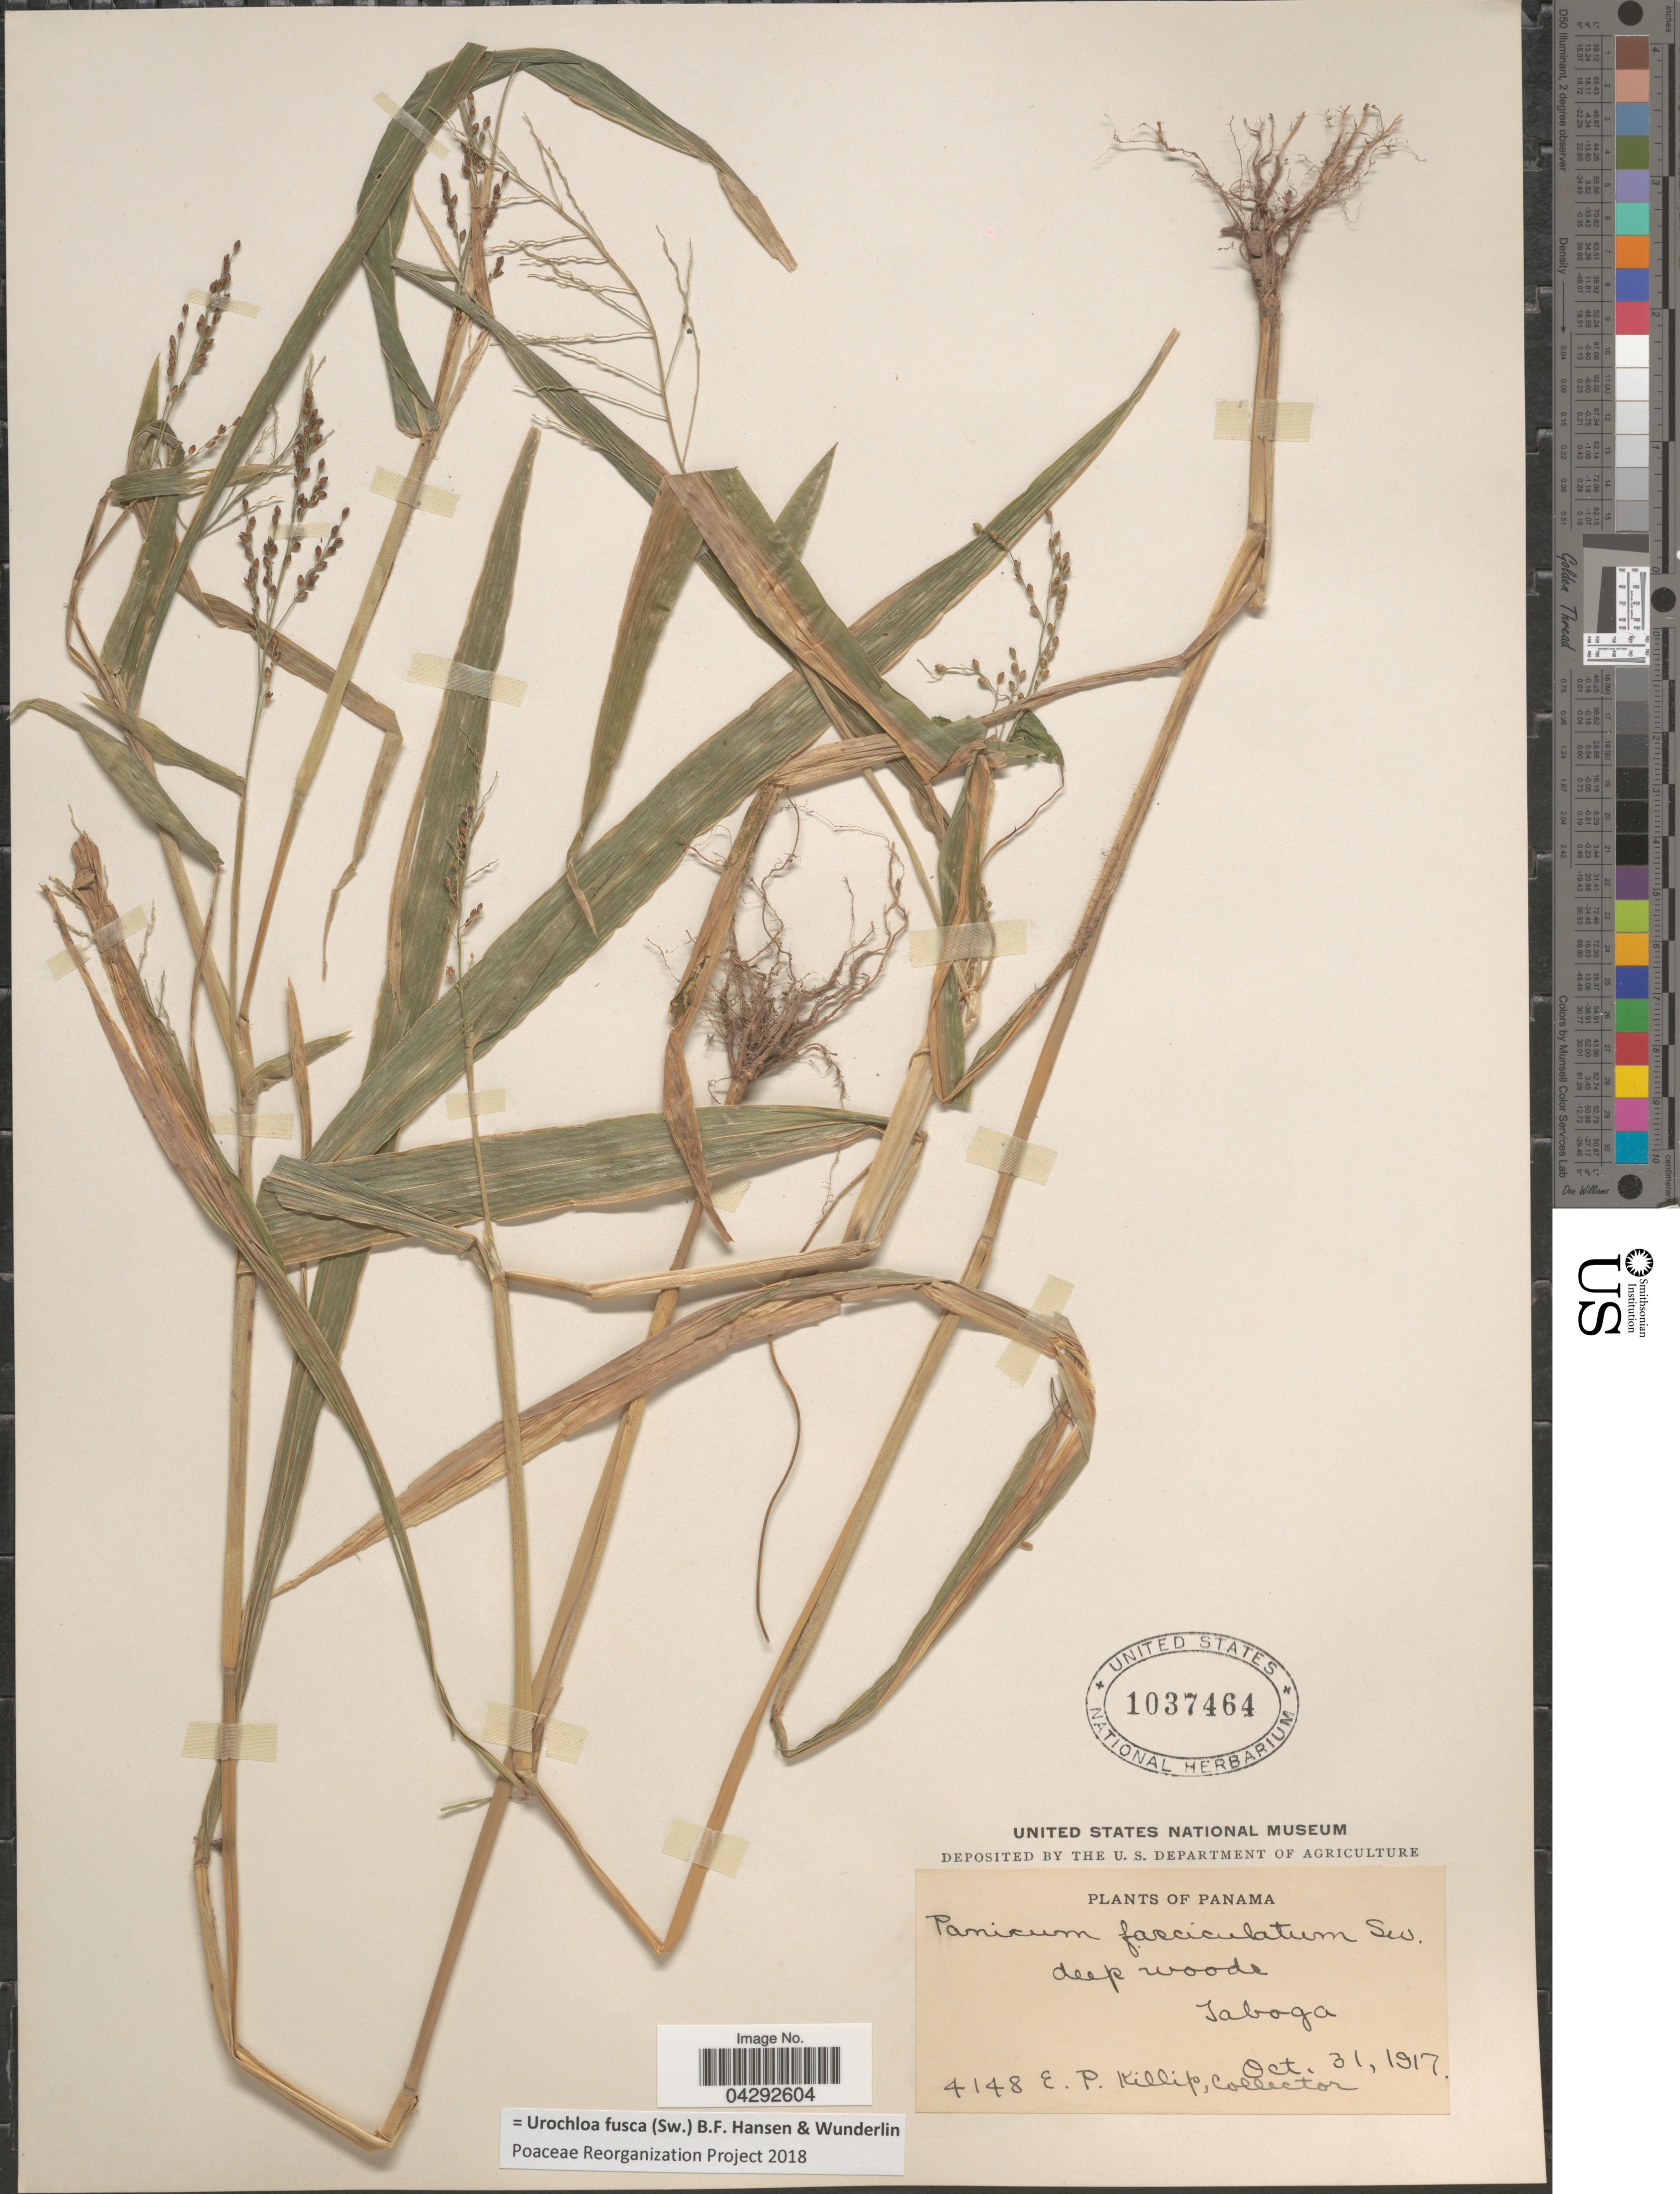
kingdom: Plantae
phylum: Tracheophyta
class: Liliopsida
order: Poales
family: Poaceae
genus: Urochloa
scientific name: Urochloa fusca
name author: (Sw.) B.F. Hansen & Wunderlin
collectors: E. P. Killip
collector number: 4148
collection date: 1917-10-31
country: Panama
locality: Deep woods. Taboga.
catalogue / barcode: US 1037464